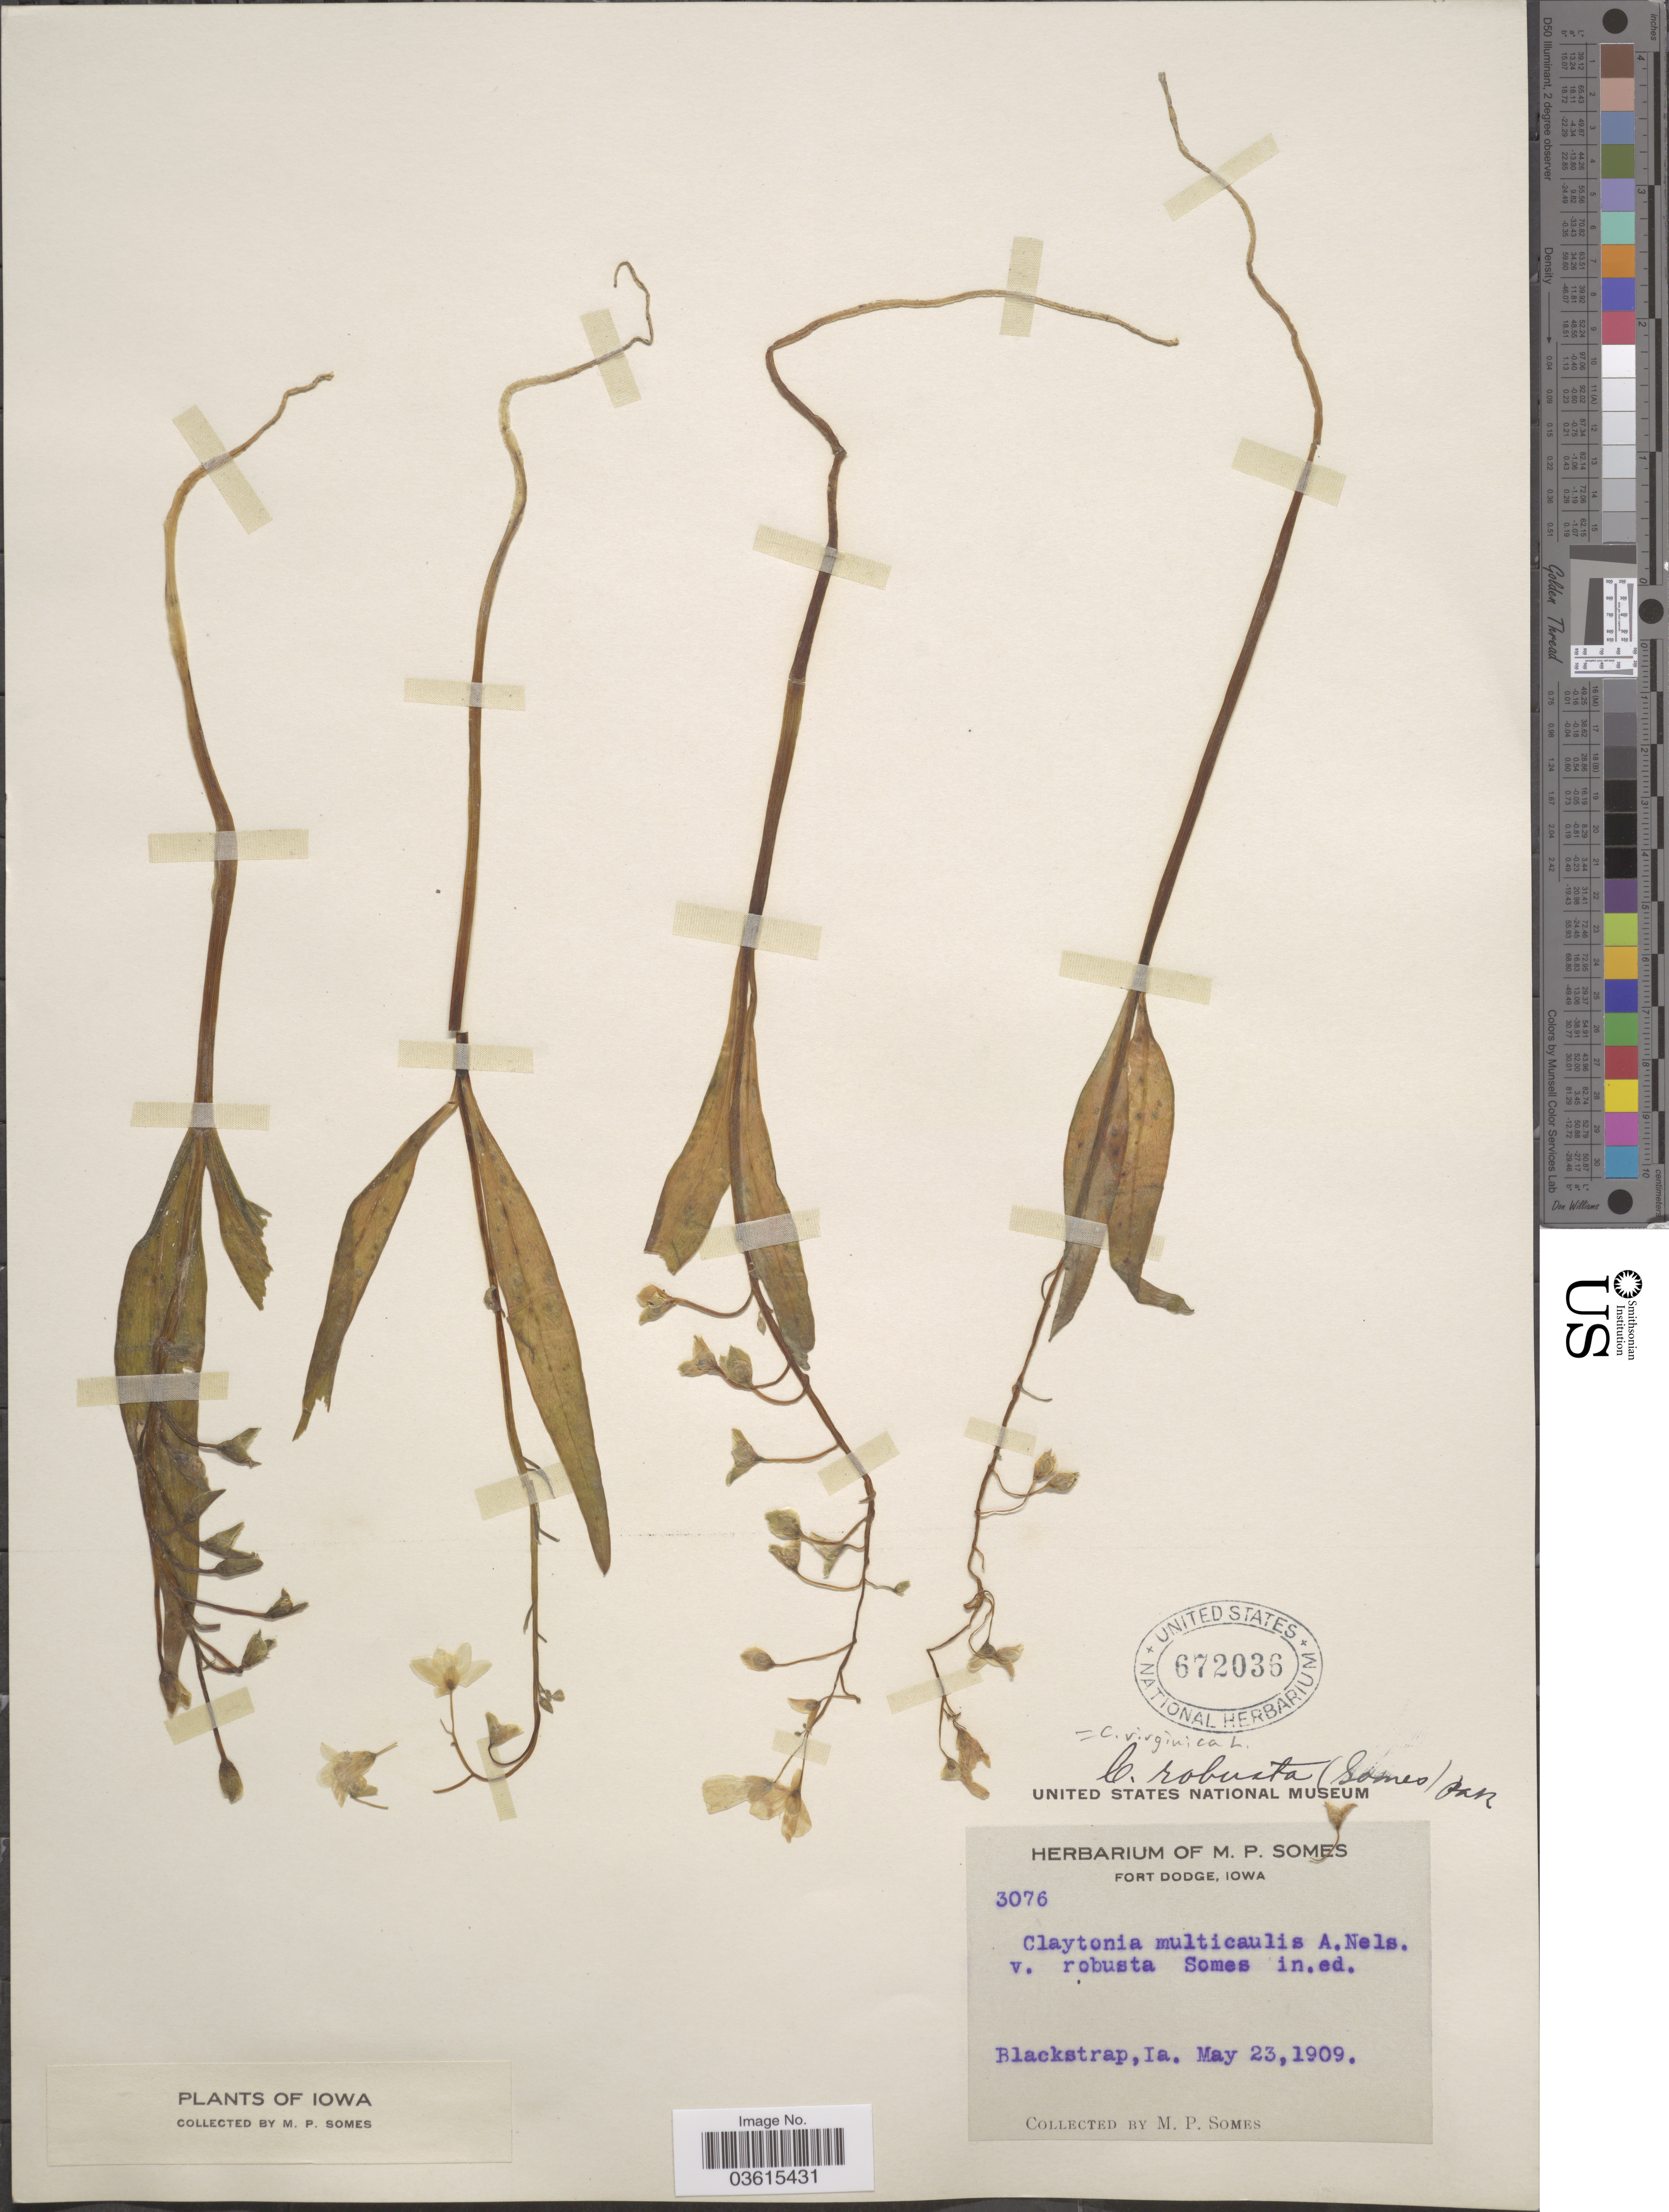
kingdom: Plantae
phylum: Tracheophyta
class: Magnoliopsida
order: Caryophyllales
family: Montiaceae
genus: Claytonia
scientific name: Claytonia virginica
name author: L.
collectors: M. Somes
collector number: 3076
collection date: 1909-05-23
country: United States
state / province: Iowa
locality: Blackstrap.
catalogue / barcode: US 672036